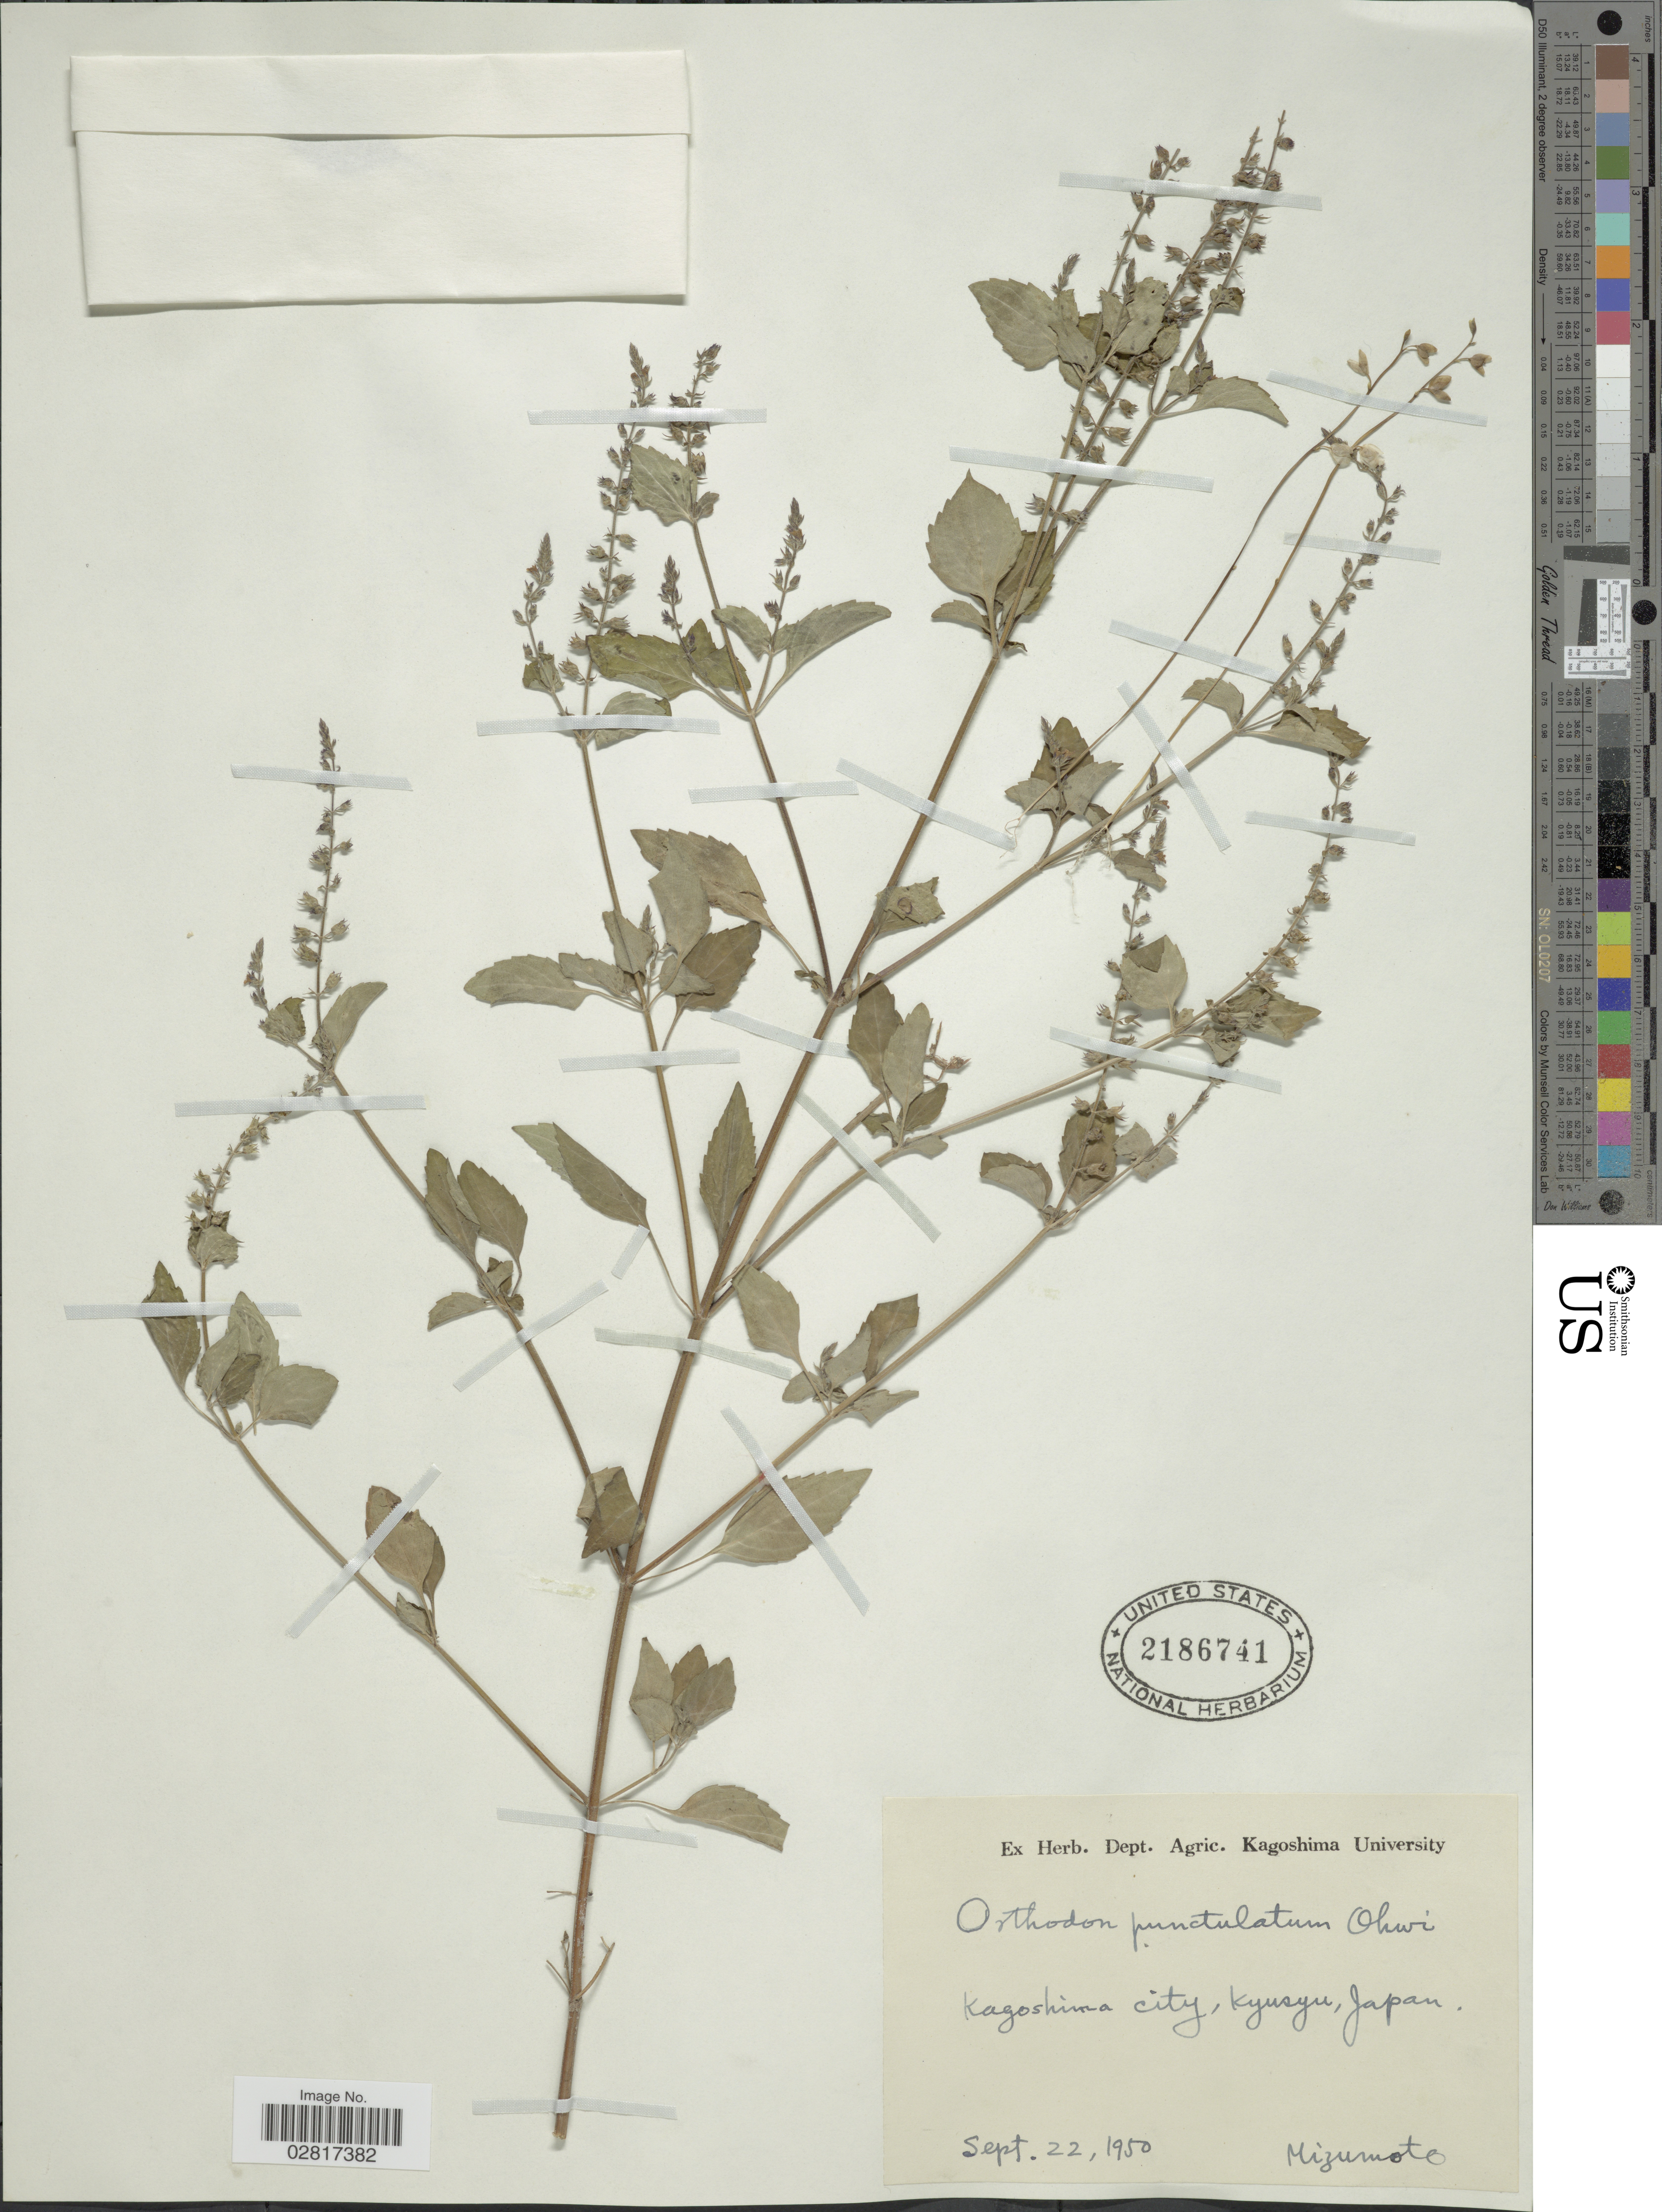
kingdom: Plantae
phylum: Tracheophyta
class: Magnoliopsida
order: Lamiales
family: Lamiaceae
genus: Mosla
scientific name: Mosla scabra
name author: (Thunb.) C.Y. Wu & H.W. Li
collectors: Mizumoto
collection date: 1950-09-22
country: Japan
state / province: Kagosima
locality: Kagoshima city, Kyusyu.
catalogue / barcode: US 2186741